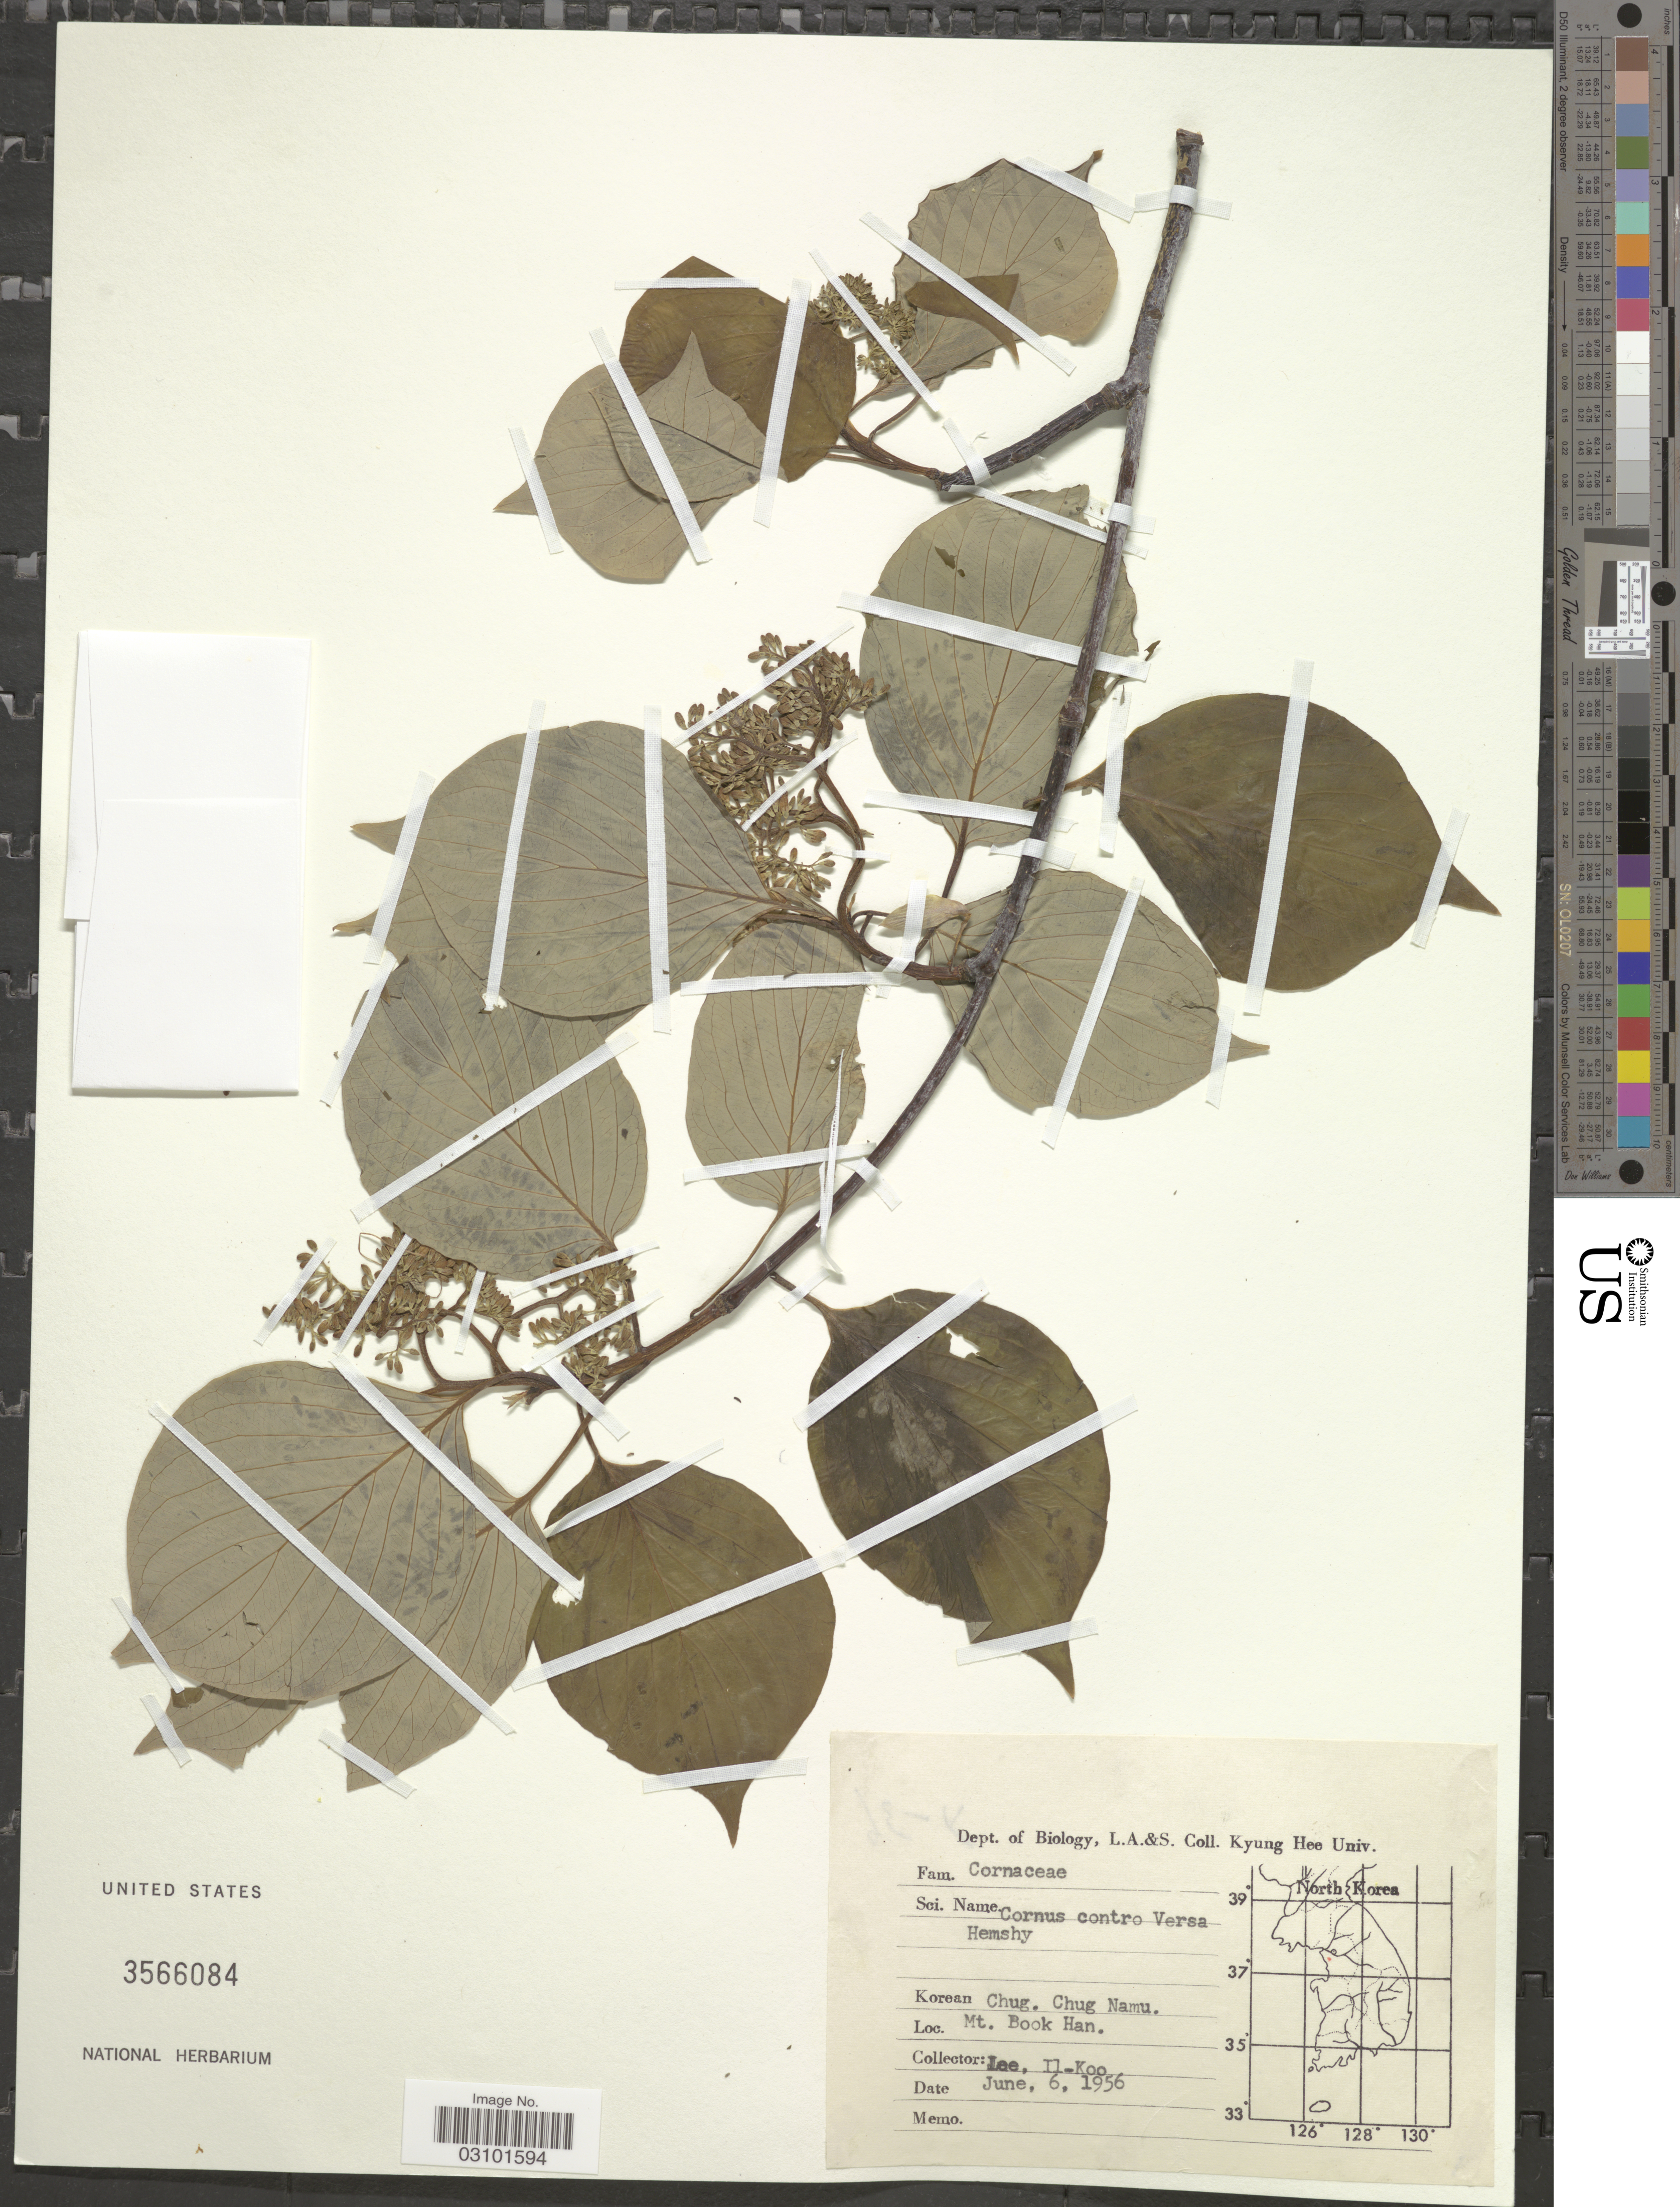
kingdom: Plantae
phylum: Tracheophyta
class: Magnoliopsida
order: Cornales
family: Cornaceae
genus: Cornus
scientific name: Cornus controversa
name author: Hemsl.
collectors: Il-Ko Lee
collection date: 1956-06-06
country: South Korea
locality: Mt. Book Han.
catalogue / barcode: US 3566084